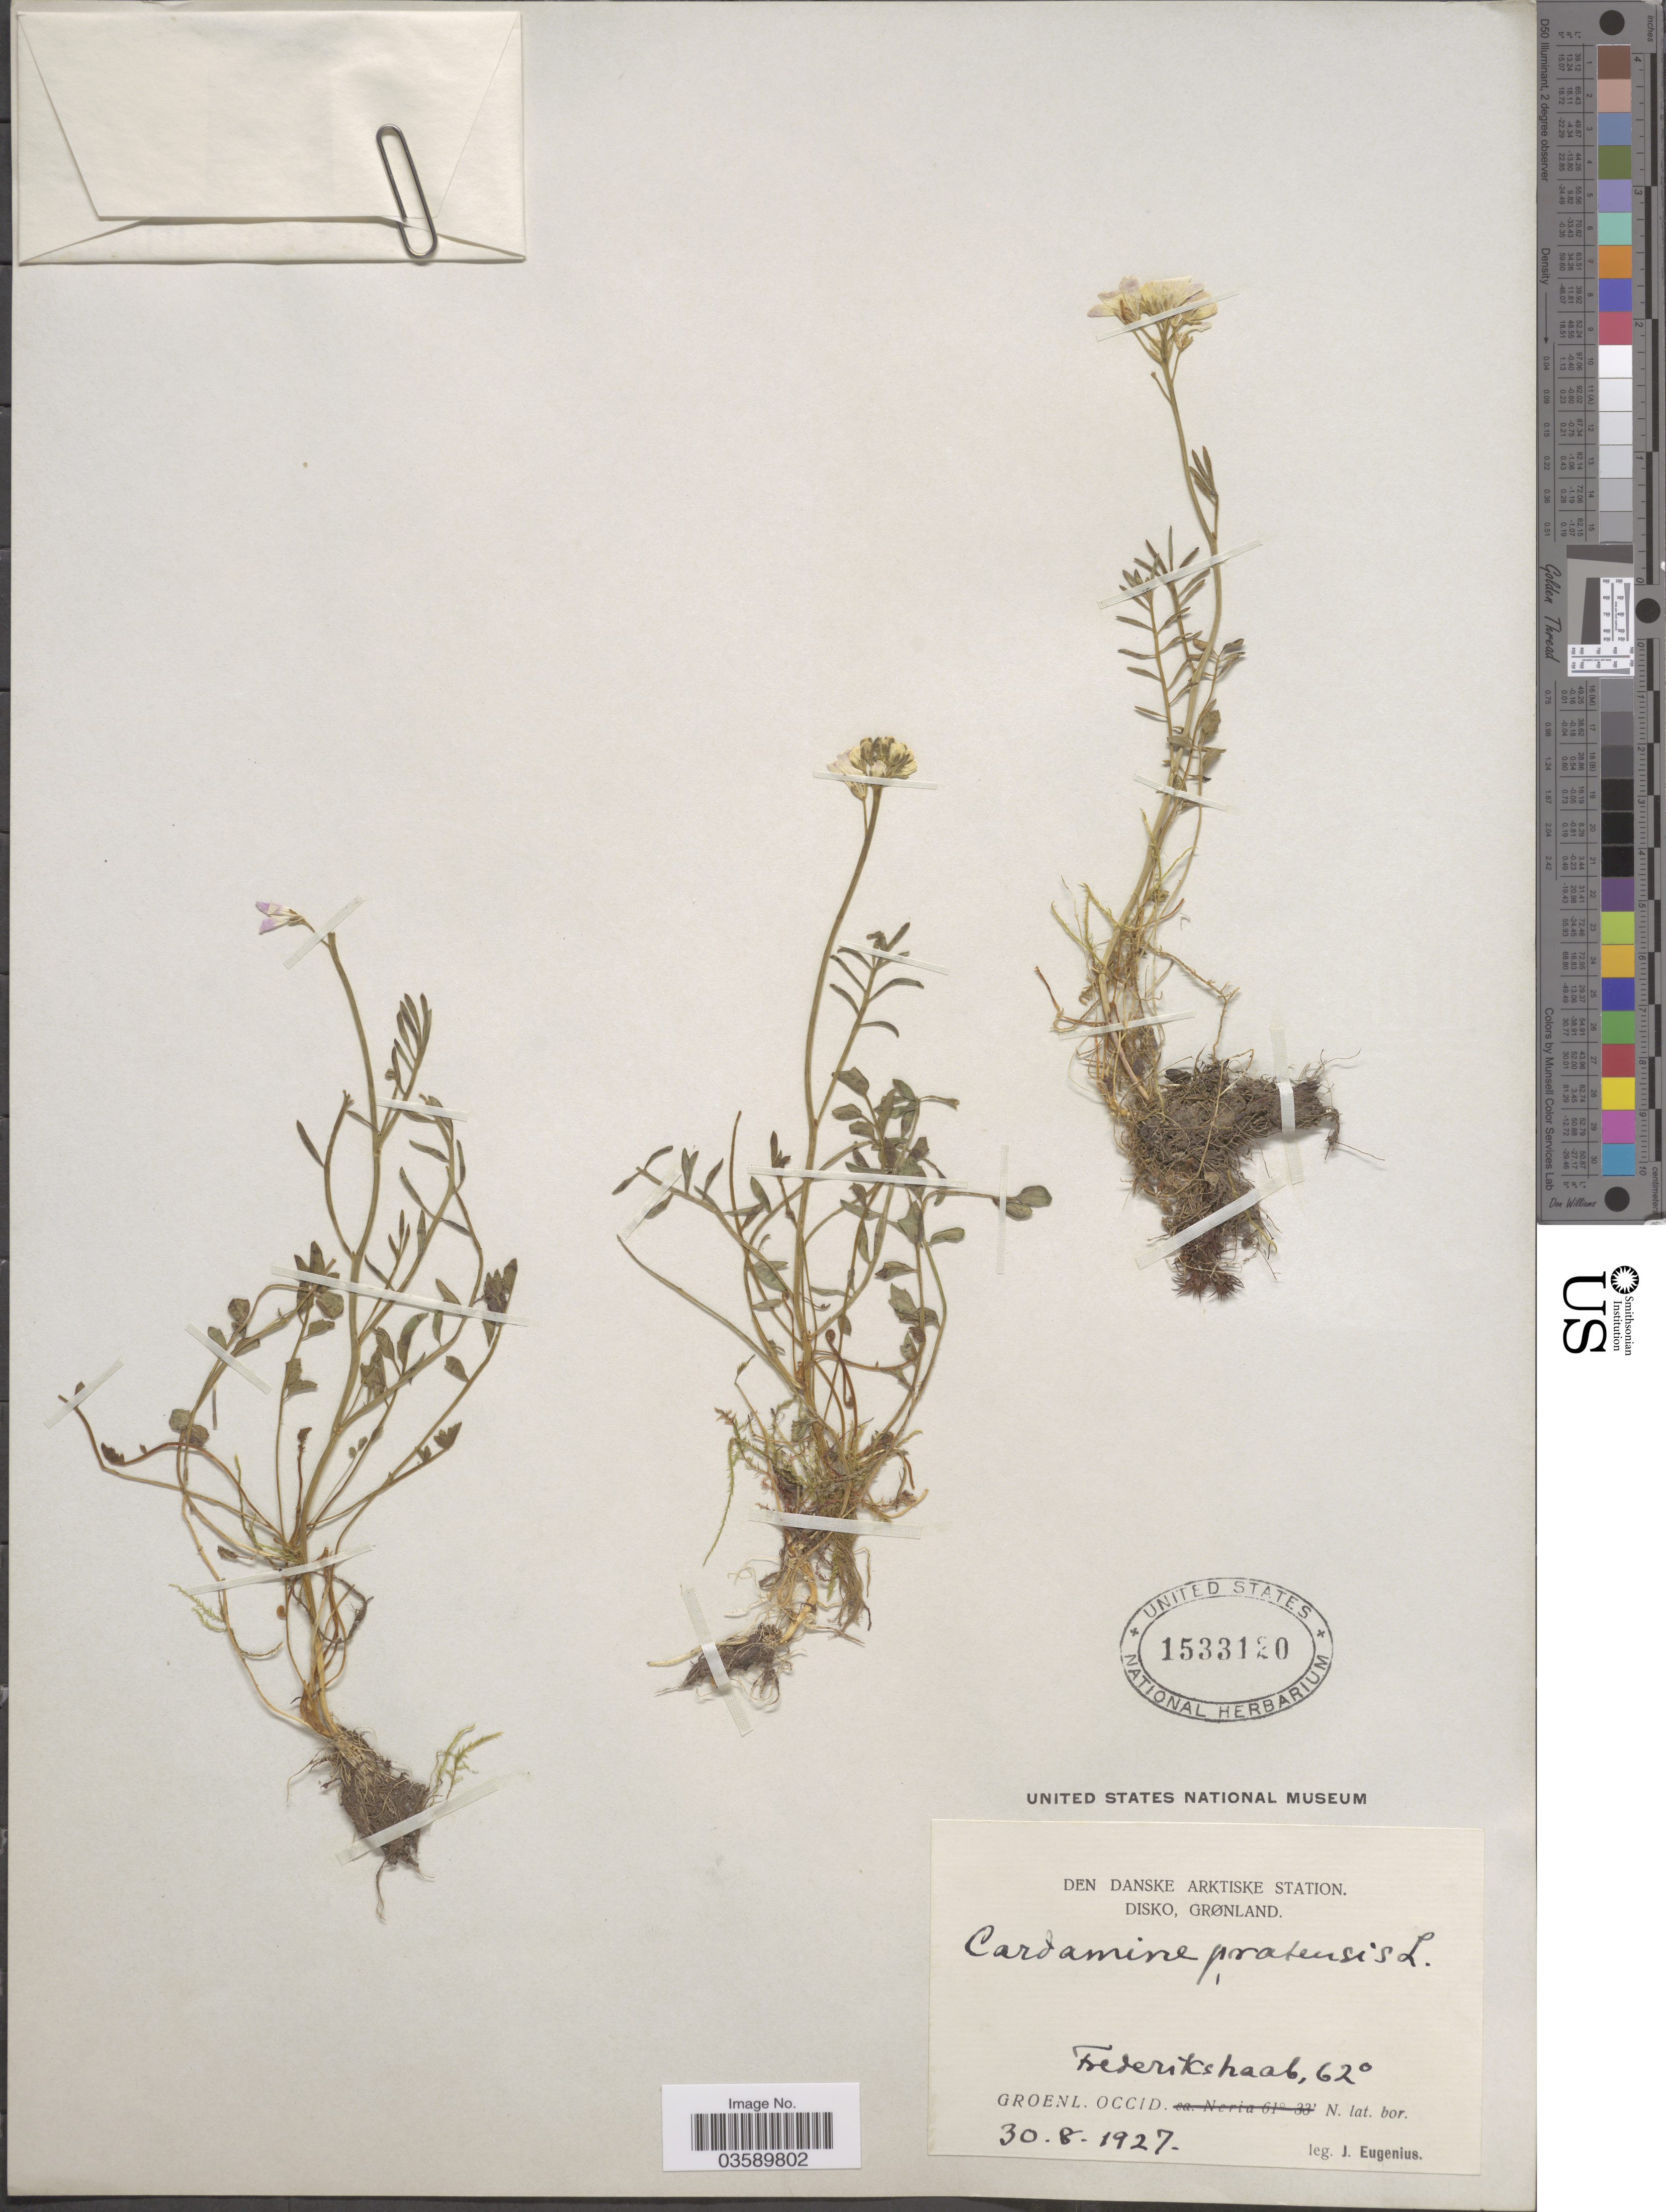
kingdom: Plantae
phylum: Tracheophyta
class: Magnoliopsida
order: Brassicales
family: Brassicaceae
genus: Cardamine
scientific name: Cardamine pratensis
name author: L.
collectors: J. Eugenius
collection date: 1927-08-30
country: Greenland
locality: Den Danske Arktiske Station. Disko, Grønland. Frederikshaab. Groenl. Occid.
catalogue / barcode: US 1533120